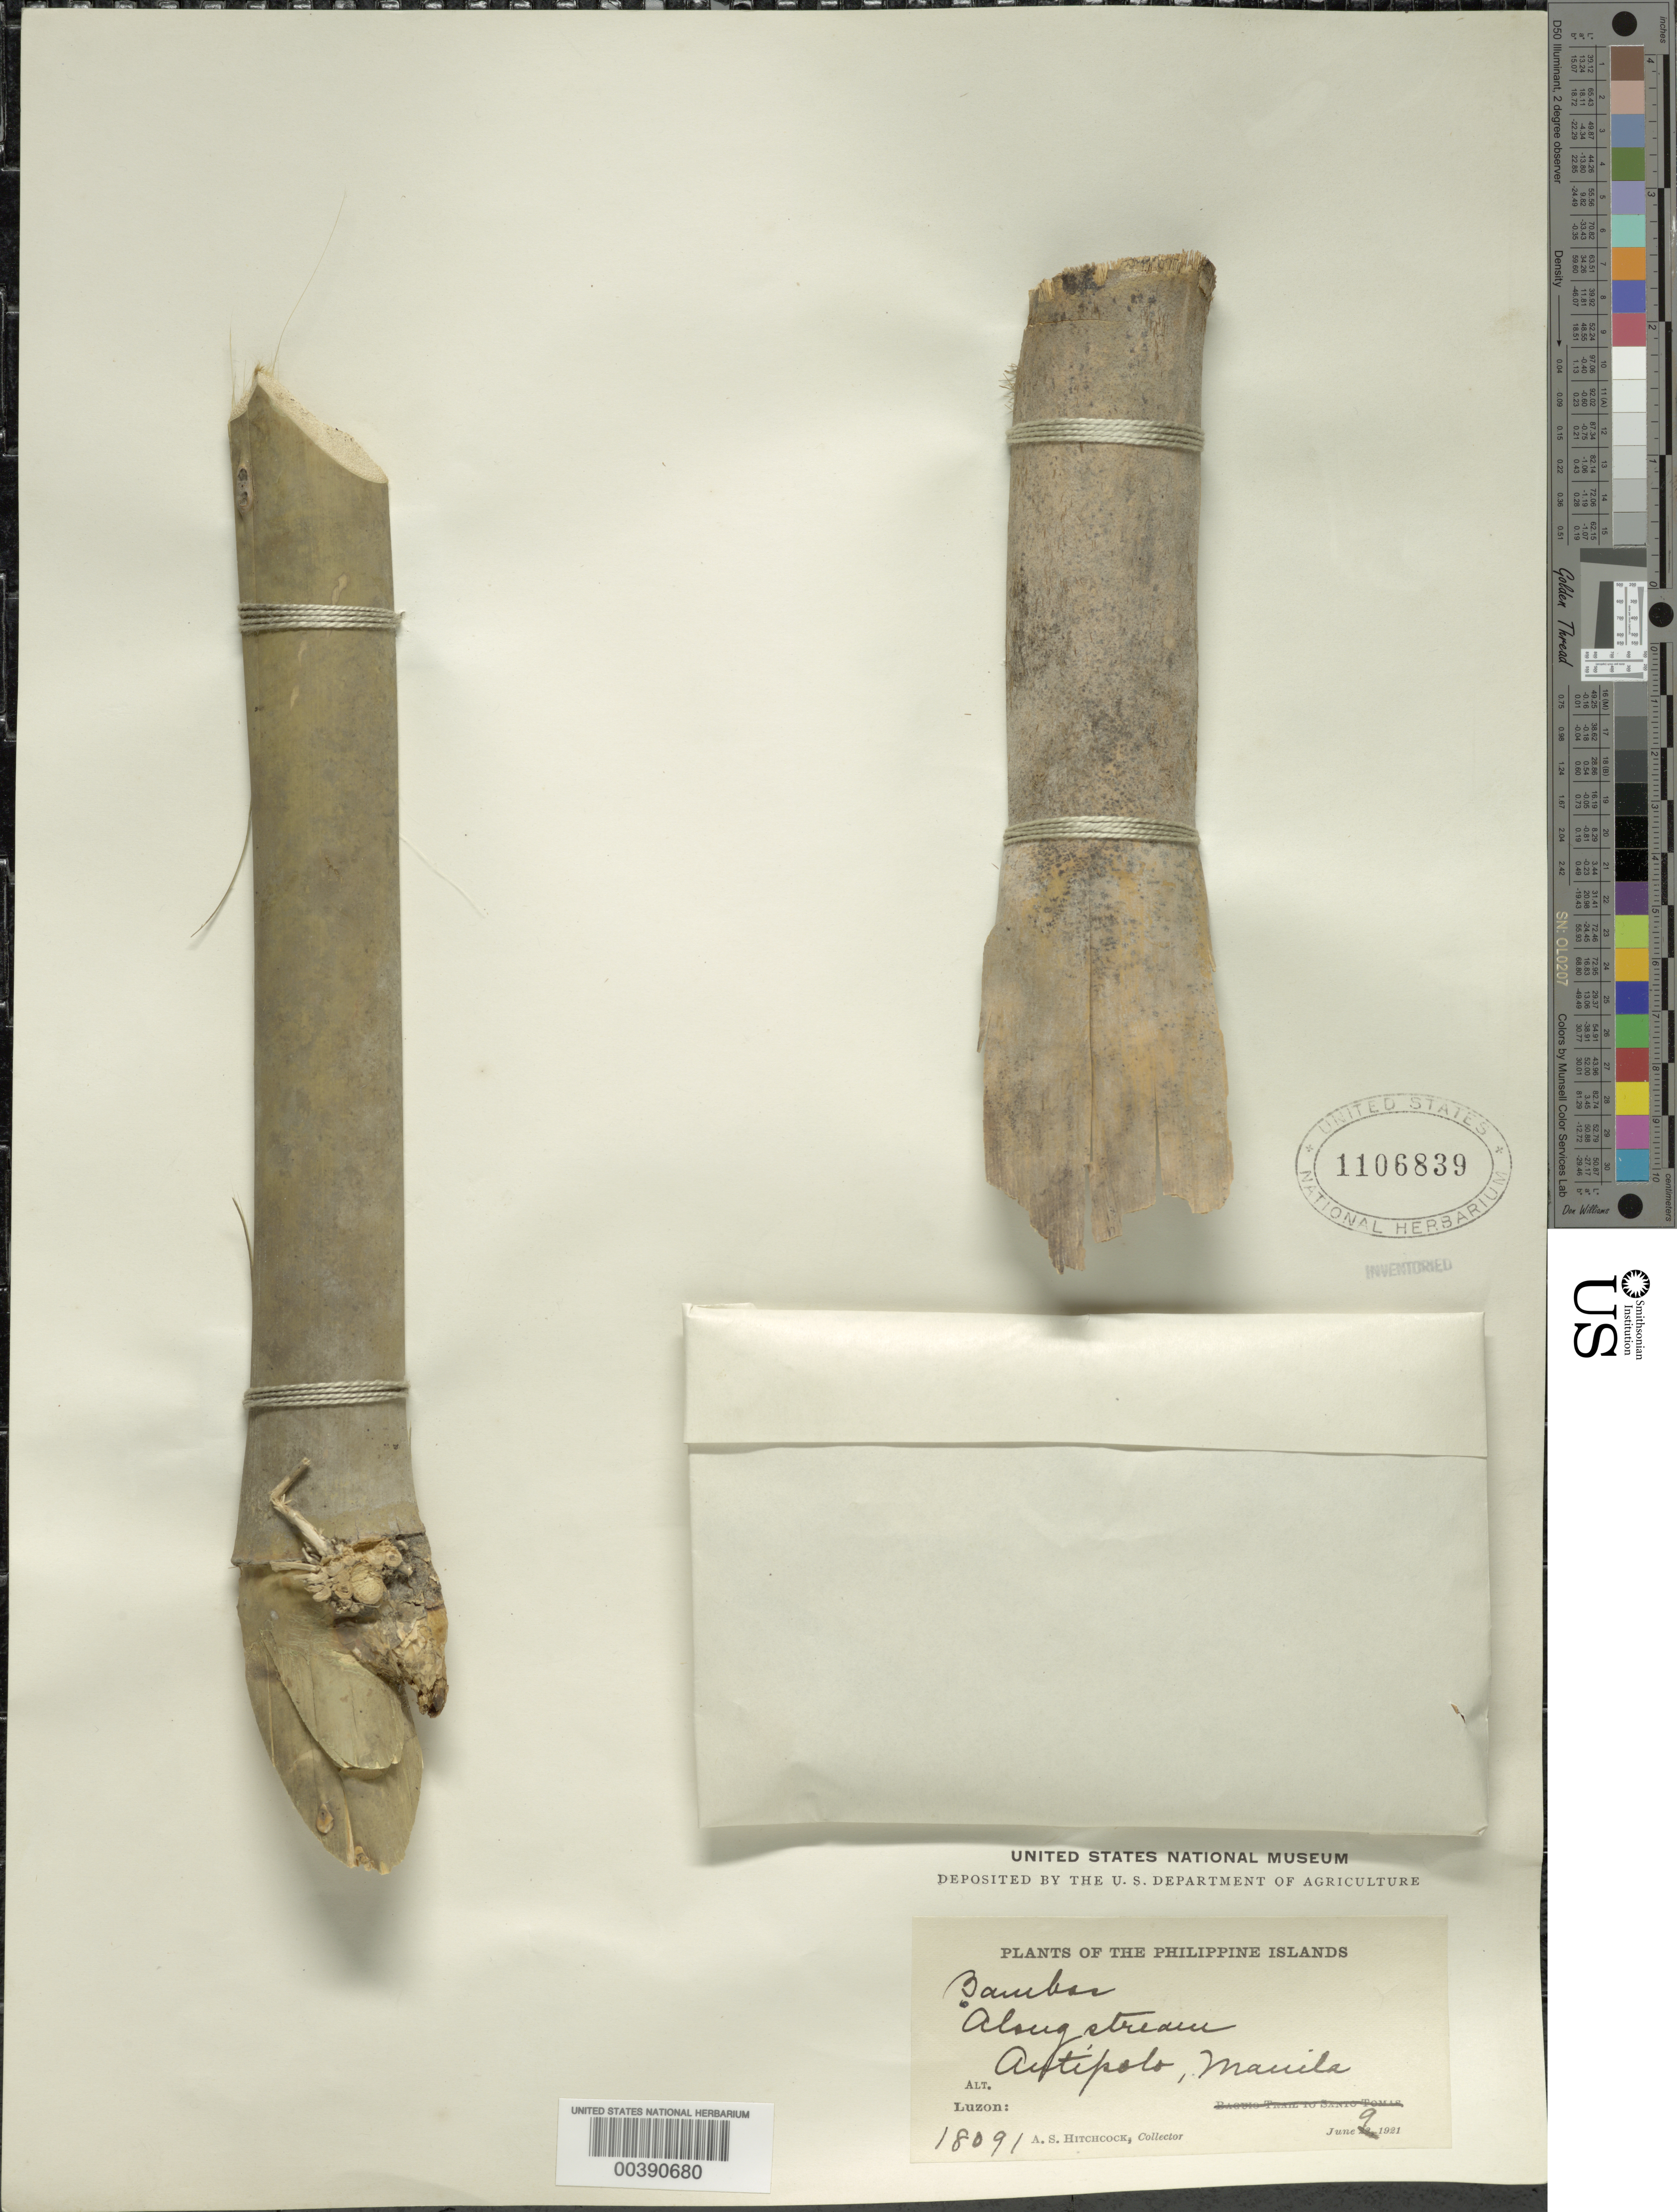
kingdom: Plantae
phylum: Tracheophyta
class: Liliopsida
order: Poales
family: Poaceae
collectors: A. S. Hitchcock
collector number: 18091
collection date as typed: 09 Jun 1921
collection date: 1921-06-09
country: Philippines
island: Luzon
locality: Manila, antipolo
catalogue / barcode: US 1106839